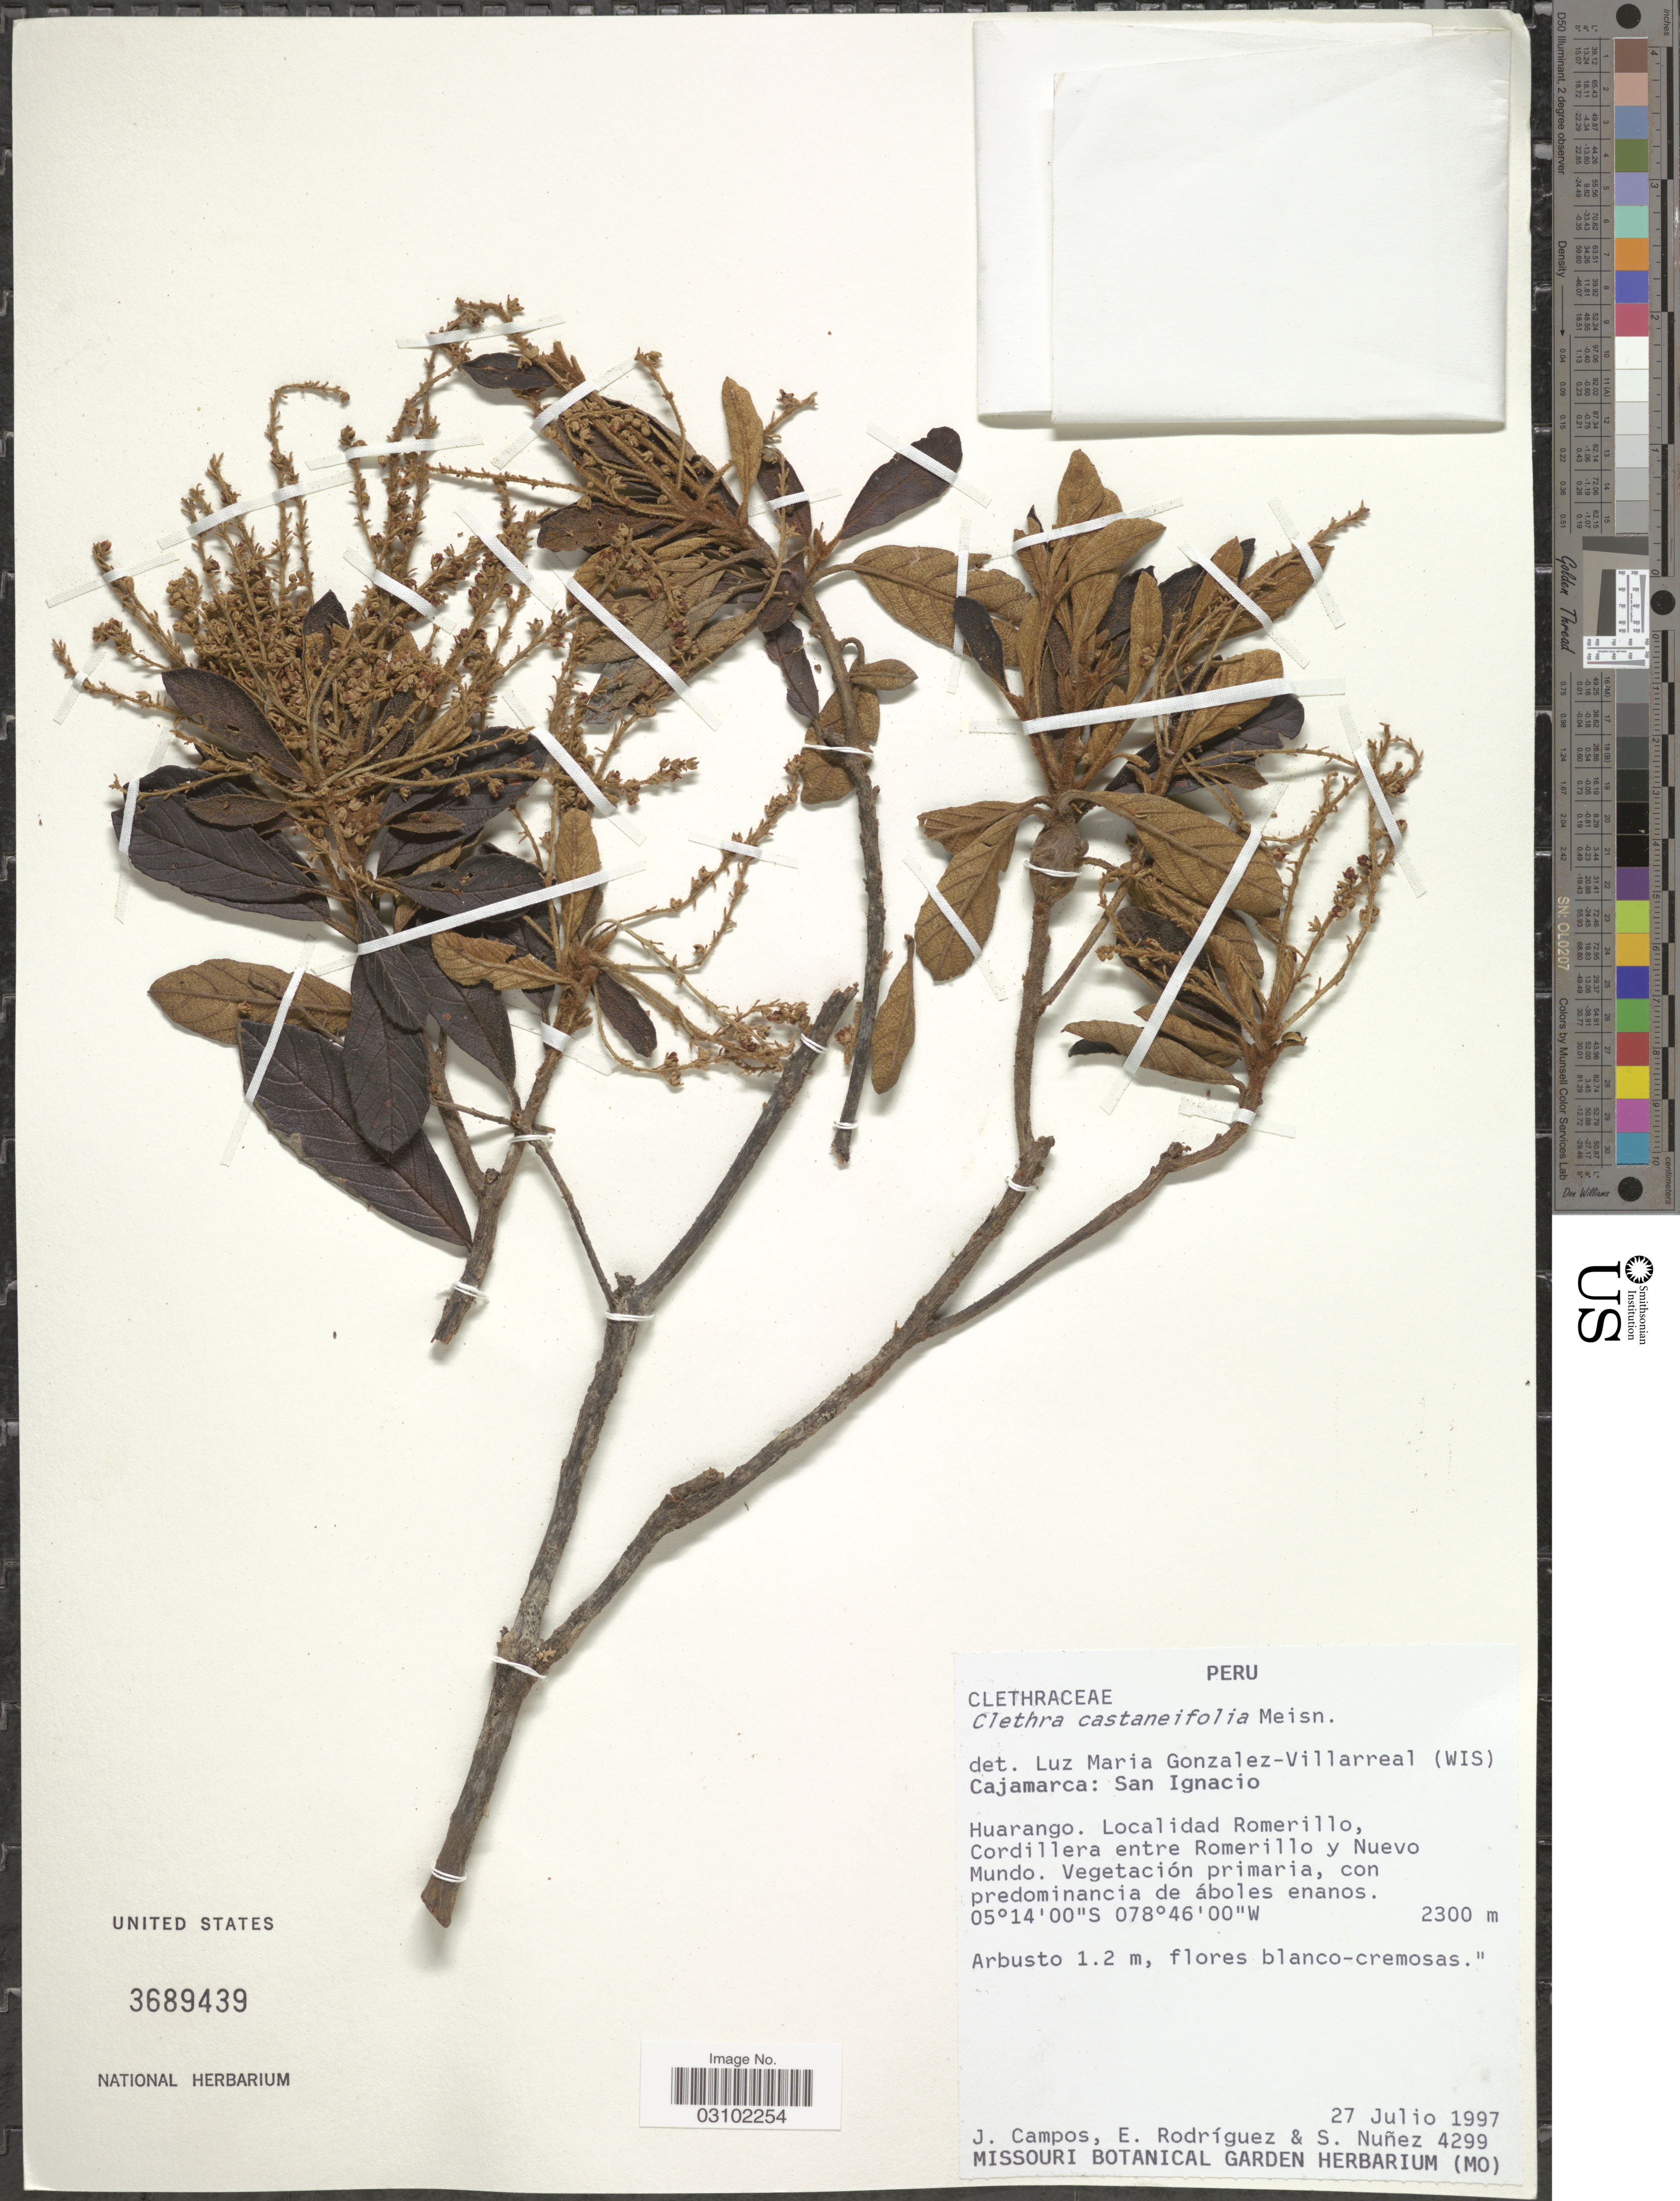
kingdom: Plantae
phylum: Tracheophyta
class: Magnoliopsida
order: Ericales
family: Clethraceae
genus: Clethra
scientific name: Clethra castaneifolia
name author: Meisn.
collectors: J. Campos, E. Rodriguez & S. Nuñez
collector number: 4299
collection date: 1997-07-27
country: Peru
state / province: Cajamarca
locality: San Ignacio, Huarango, Localidad Romerillo, Cordillera entra Romerillo y Nuevo Mundo.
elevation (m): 2300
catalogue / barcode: US 3689439